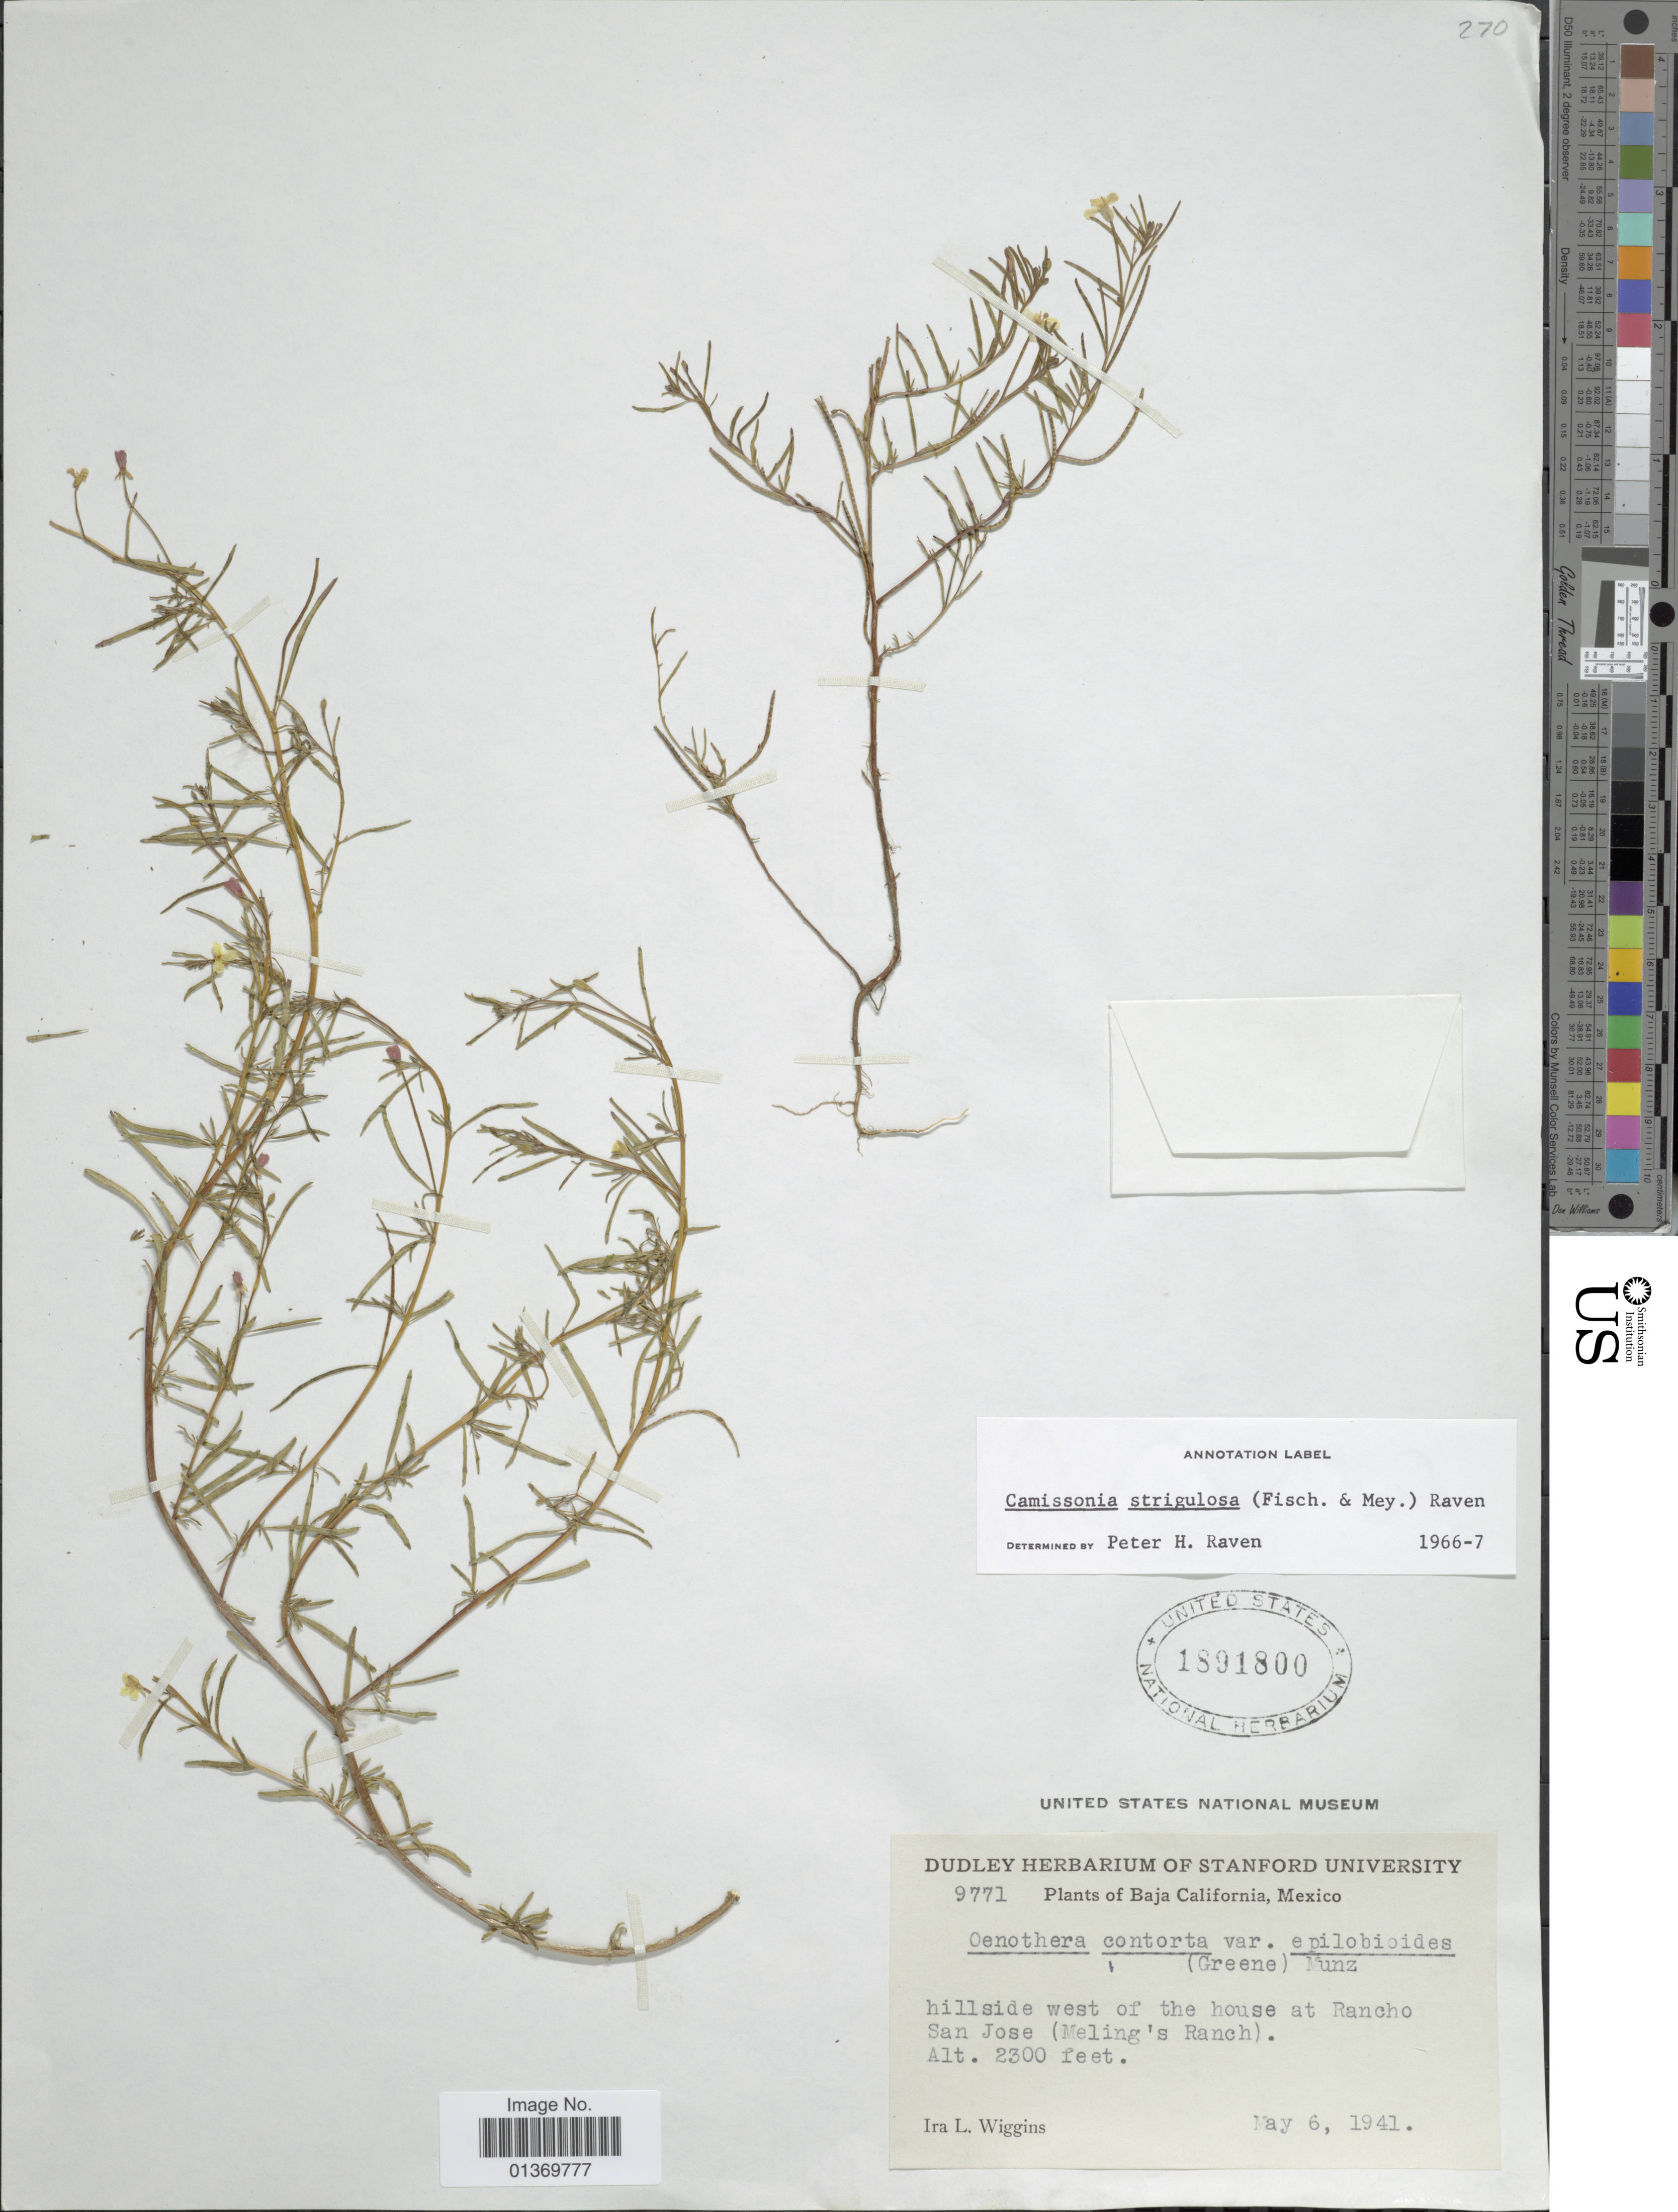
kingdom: Plantae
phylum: Tracheophyta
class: Magnoliopsida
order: Myrtales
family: Onagraceae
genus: Camissonia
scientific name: Camissonia strigulosa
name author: (Fisch. & C.A. Mey.) P.H. Raven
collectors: I. L. Wiggins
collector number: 9771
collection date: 1941-05-06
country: Mexico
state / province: Baja California Norte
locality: Hillside west of the house at Rancho San Jose (Meling's Ranch)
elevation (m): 701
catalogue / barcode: US 1891800